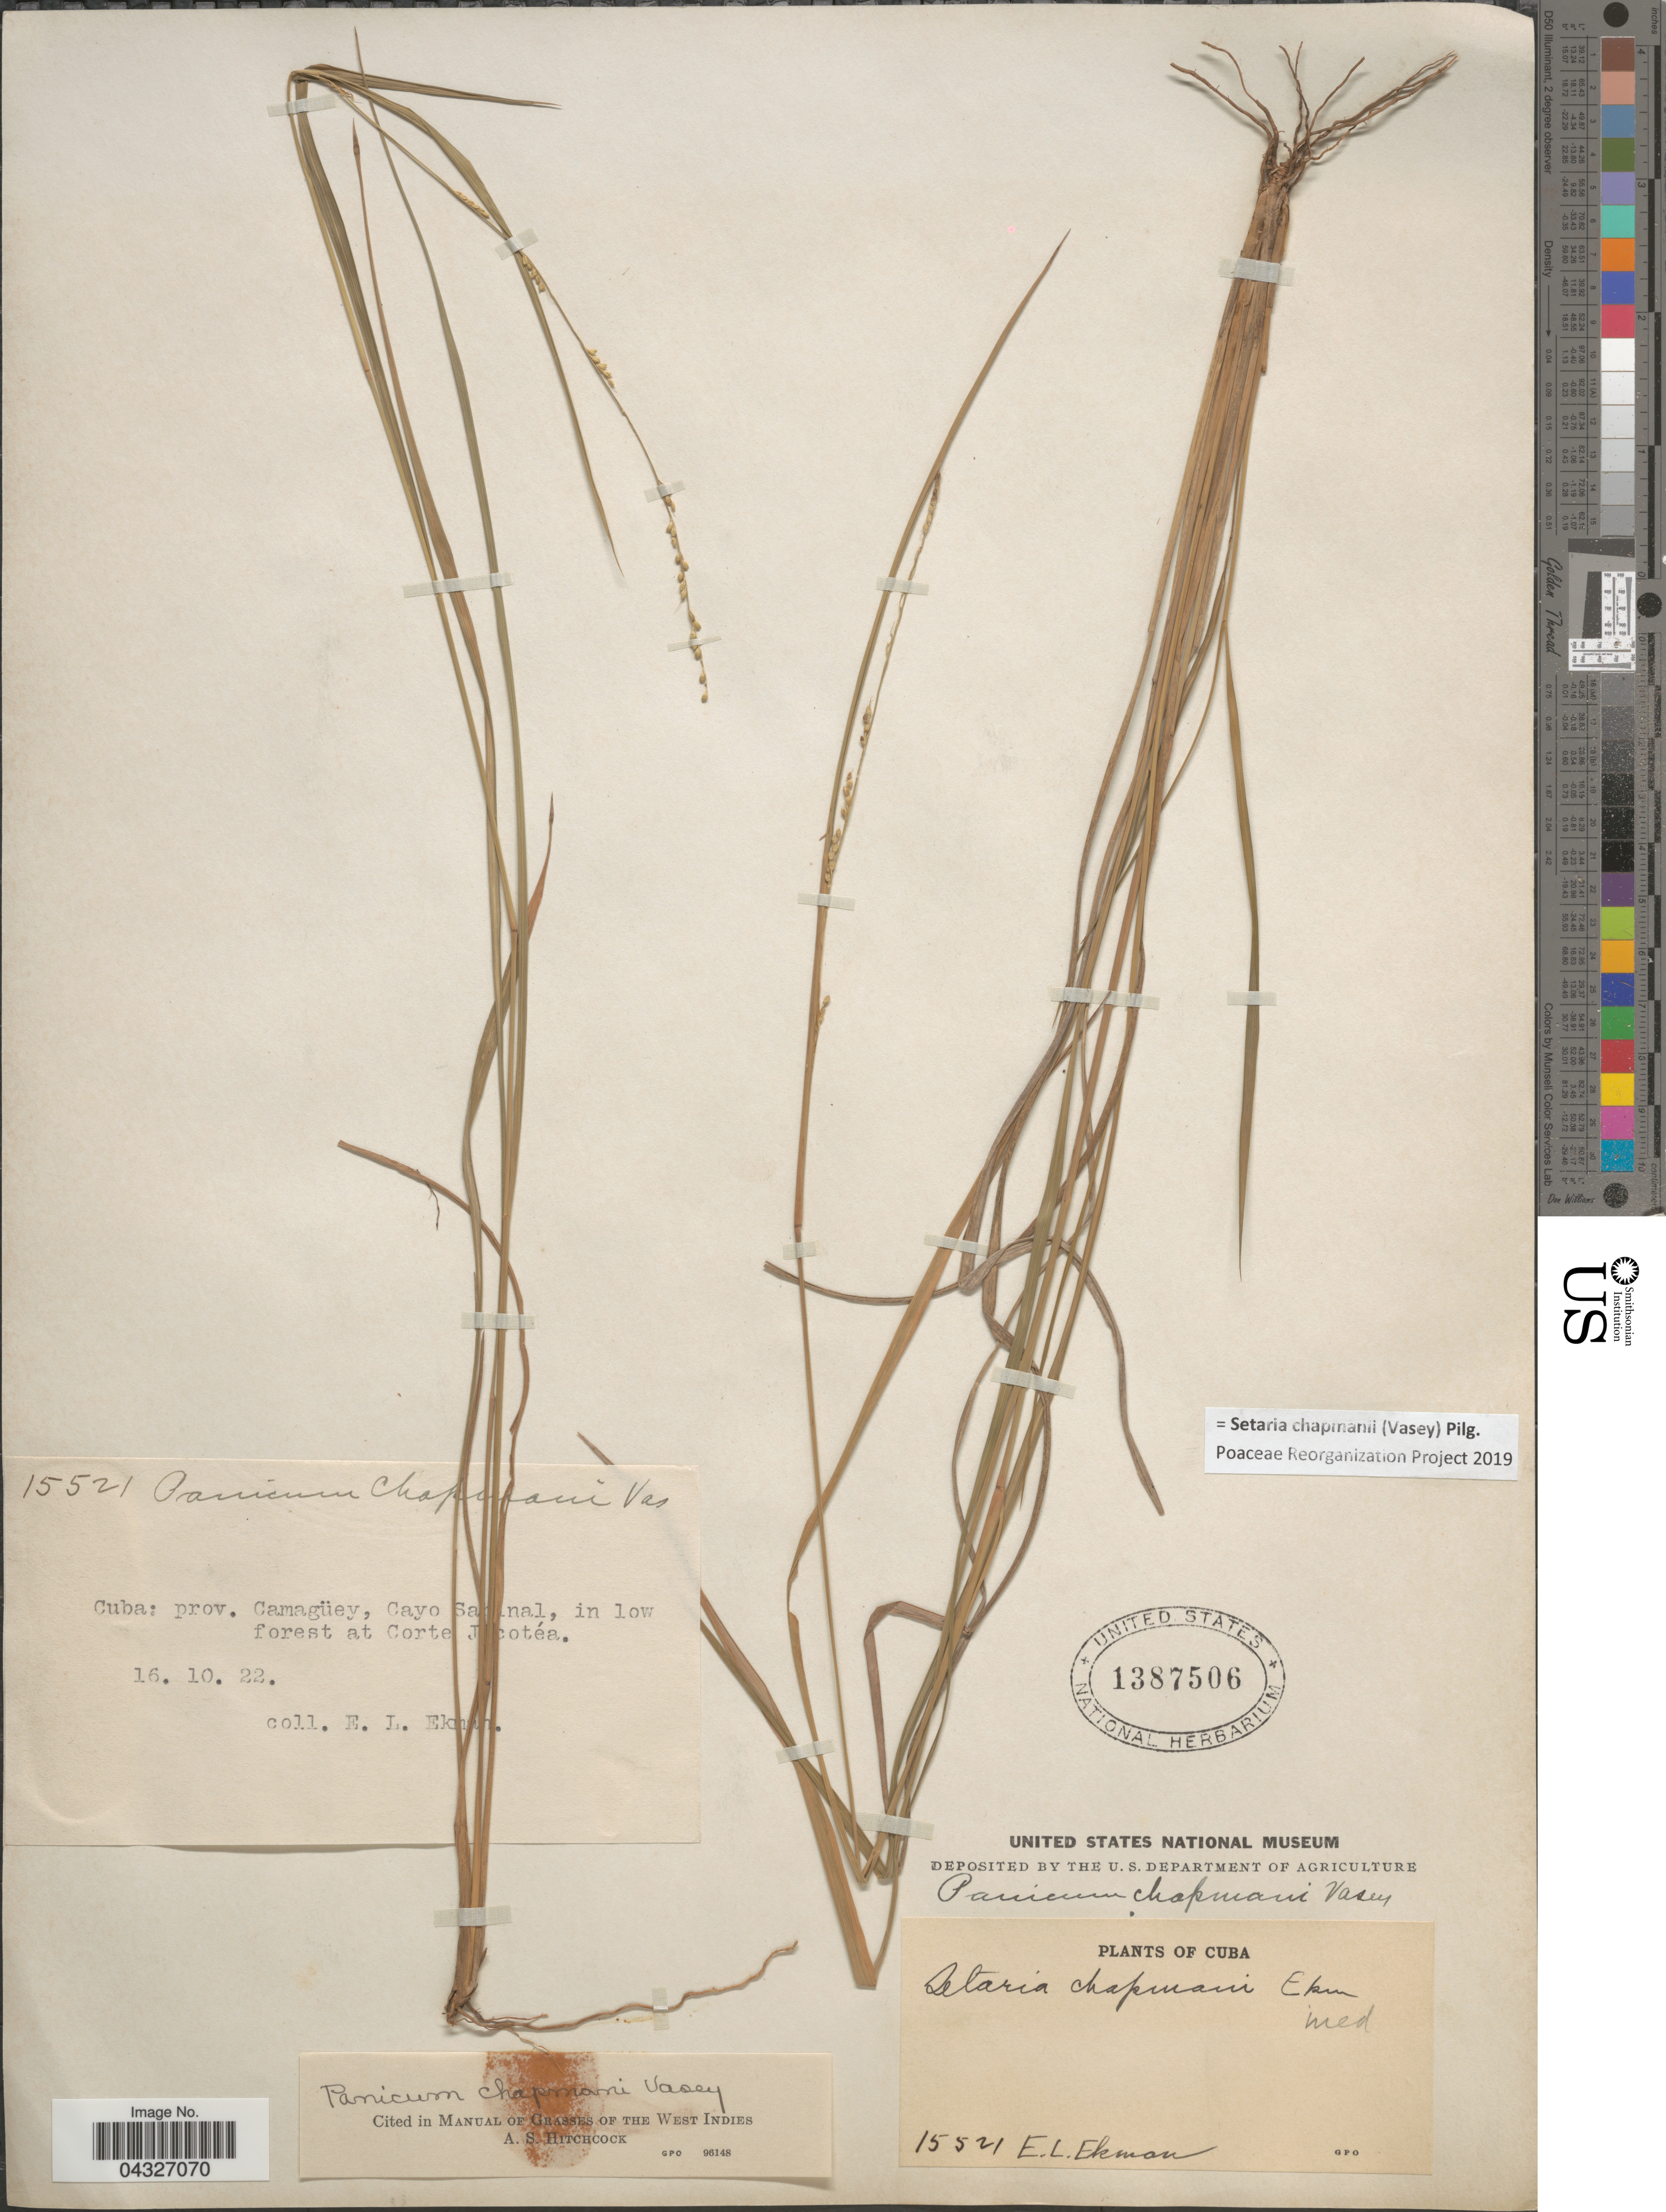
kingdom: Plantae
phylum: Tracheophyta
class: Liliopsida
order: Poales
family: Poaceae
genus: Setaria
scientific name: Setaria chapmanii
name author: (Vasey) Pilg.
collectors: E. L. Ekman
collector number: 15521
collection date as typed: Transcribed d/m/y: 16/10/22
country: Cuba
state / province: Camagüey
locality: Cayo Sabinal, in low forest at Corte Jicotéa.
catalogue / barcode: US 1387506